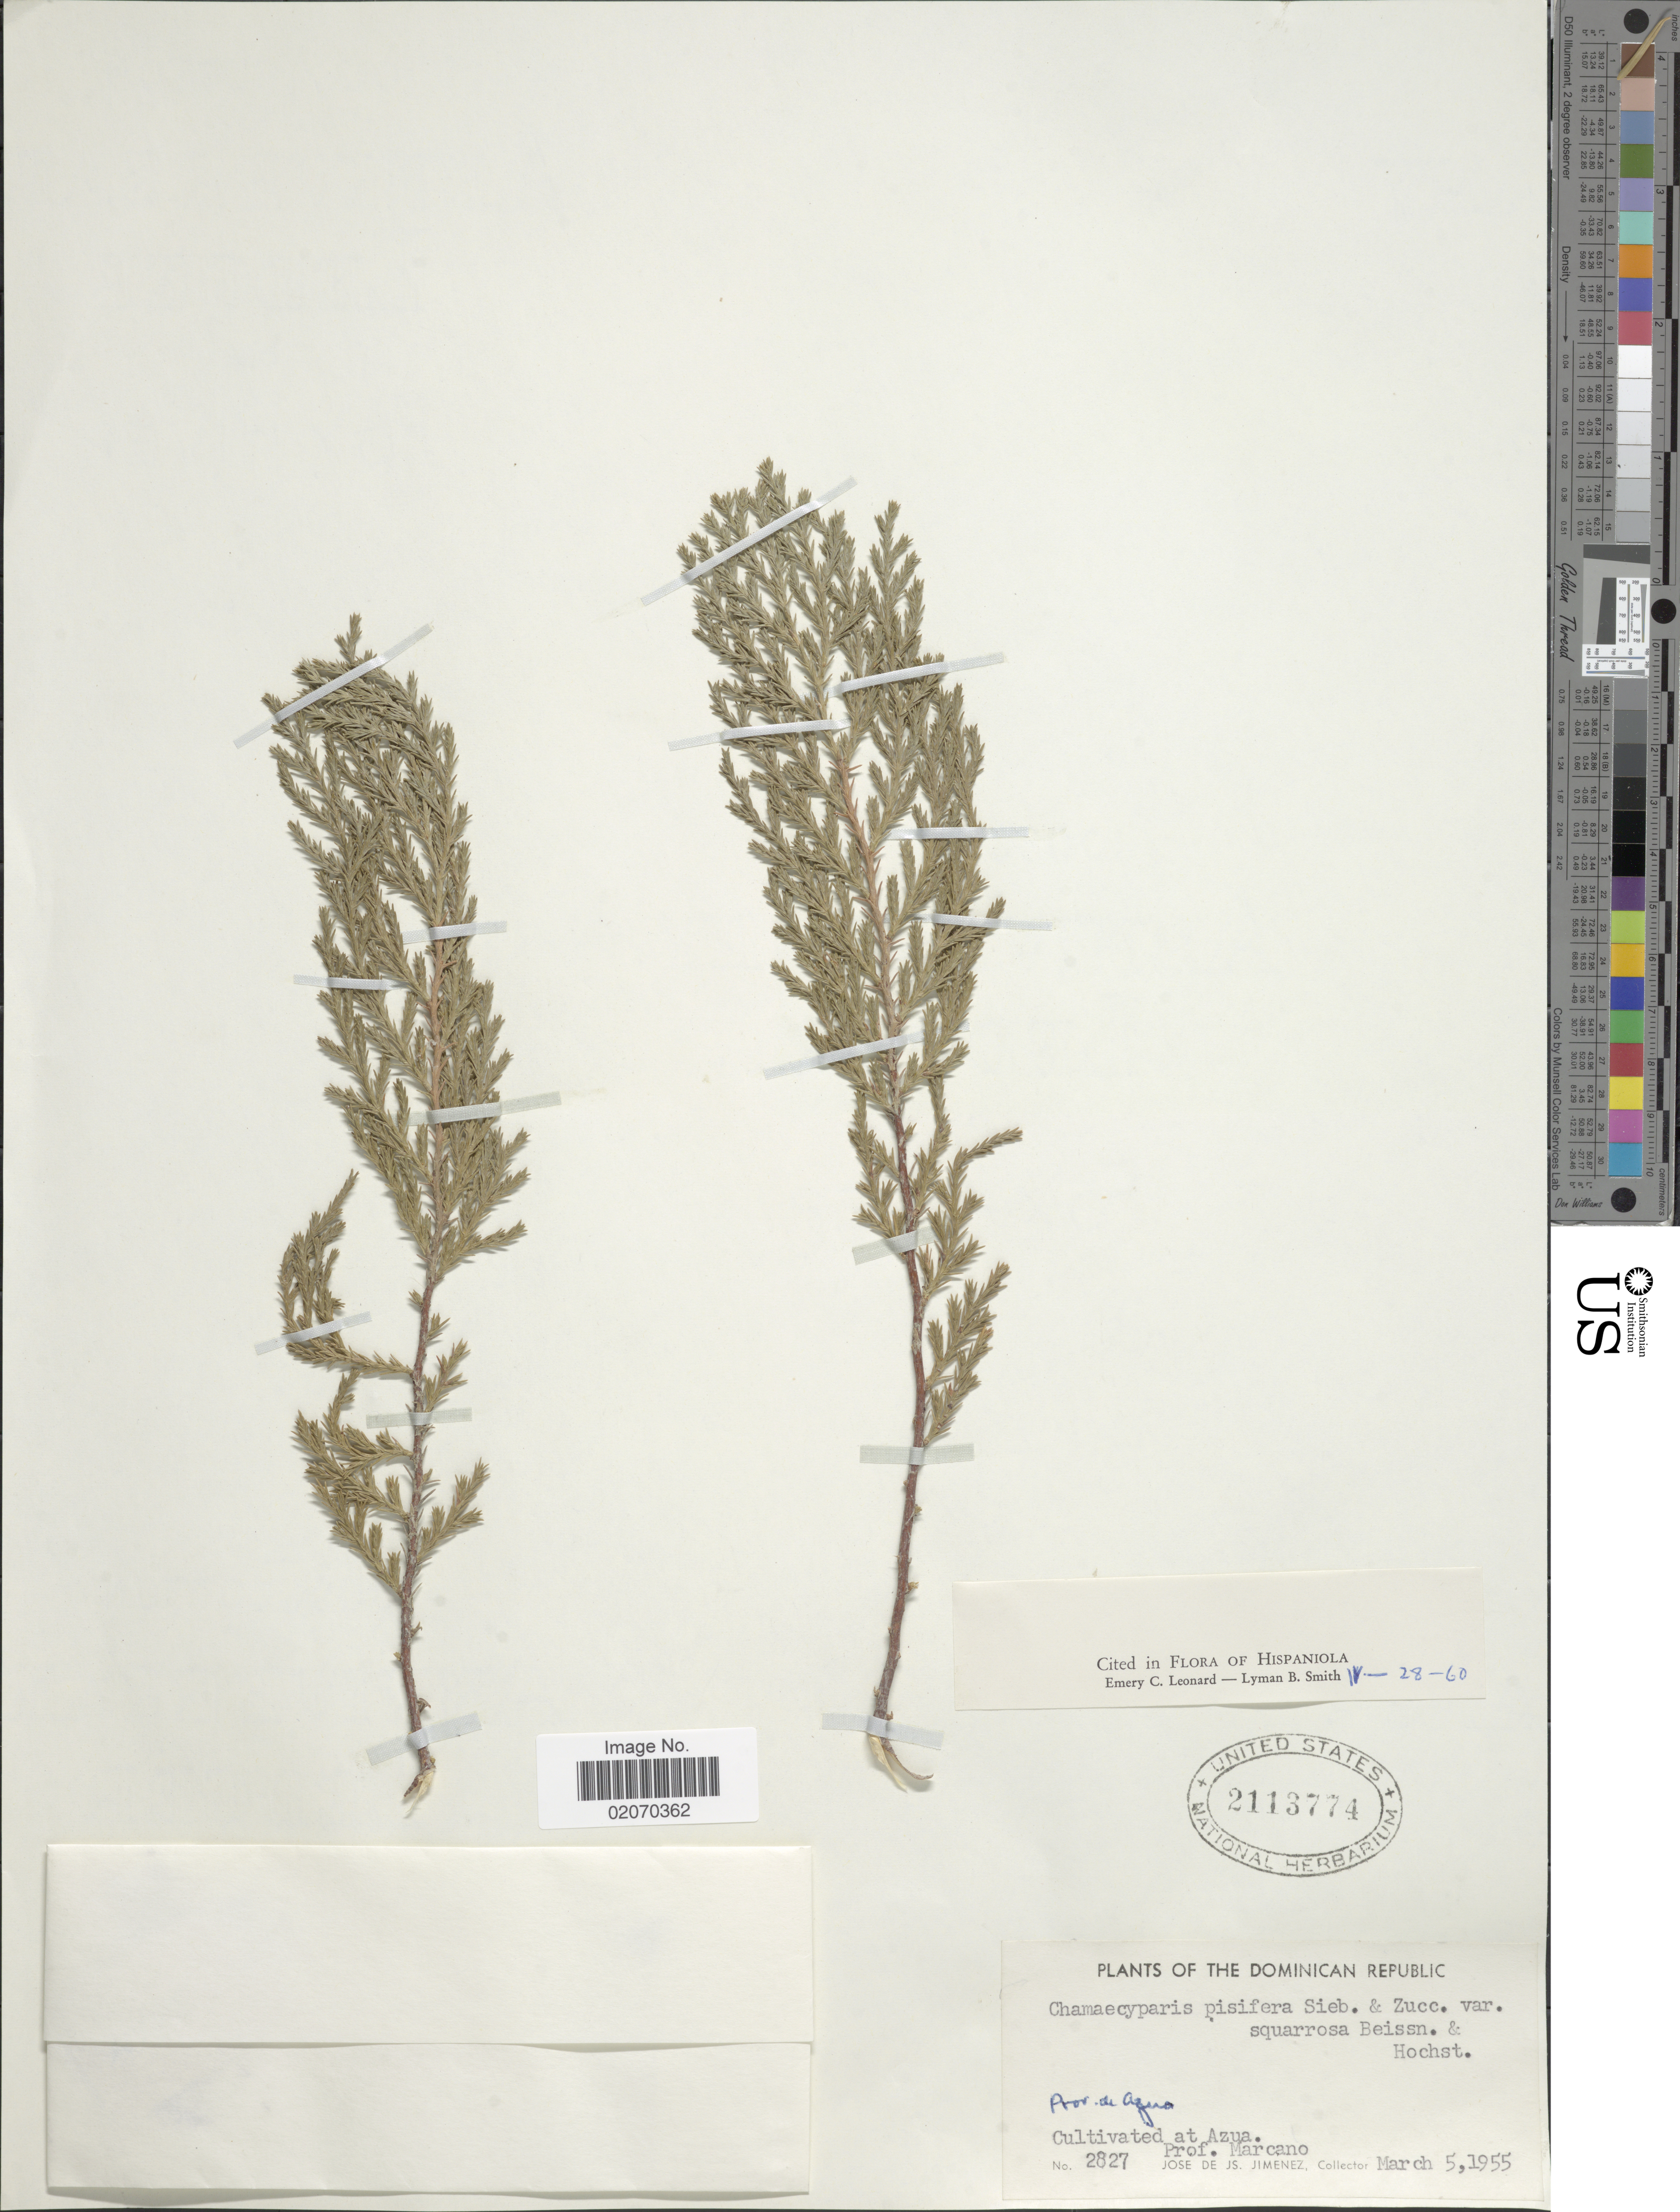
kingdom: Plantae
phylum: Tracheophyta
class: Pinopsida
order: Pinales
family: Cupressaceae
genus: Chamaecyparis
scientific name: Chamaecyparis pisifera f. squarrosa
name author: (Siebold & Zucc.) Beissn. & Hochst.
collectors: P. Marcano & J. J. Jiménez Almonte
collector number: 2827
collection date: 1955-03-05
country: Dominican Republic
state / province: Azua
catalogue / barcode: US 2113774